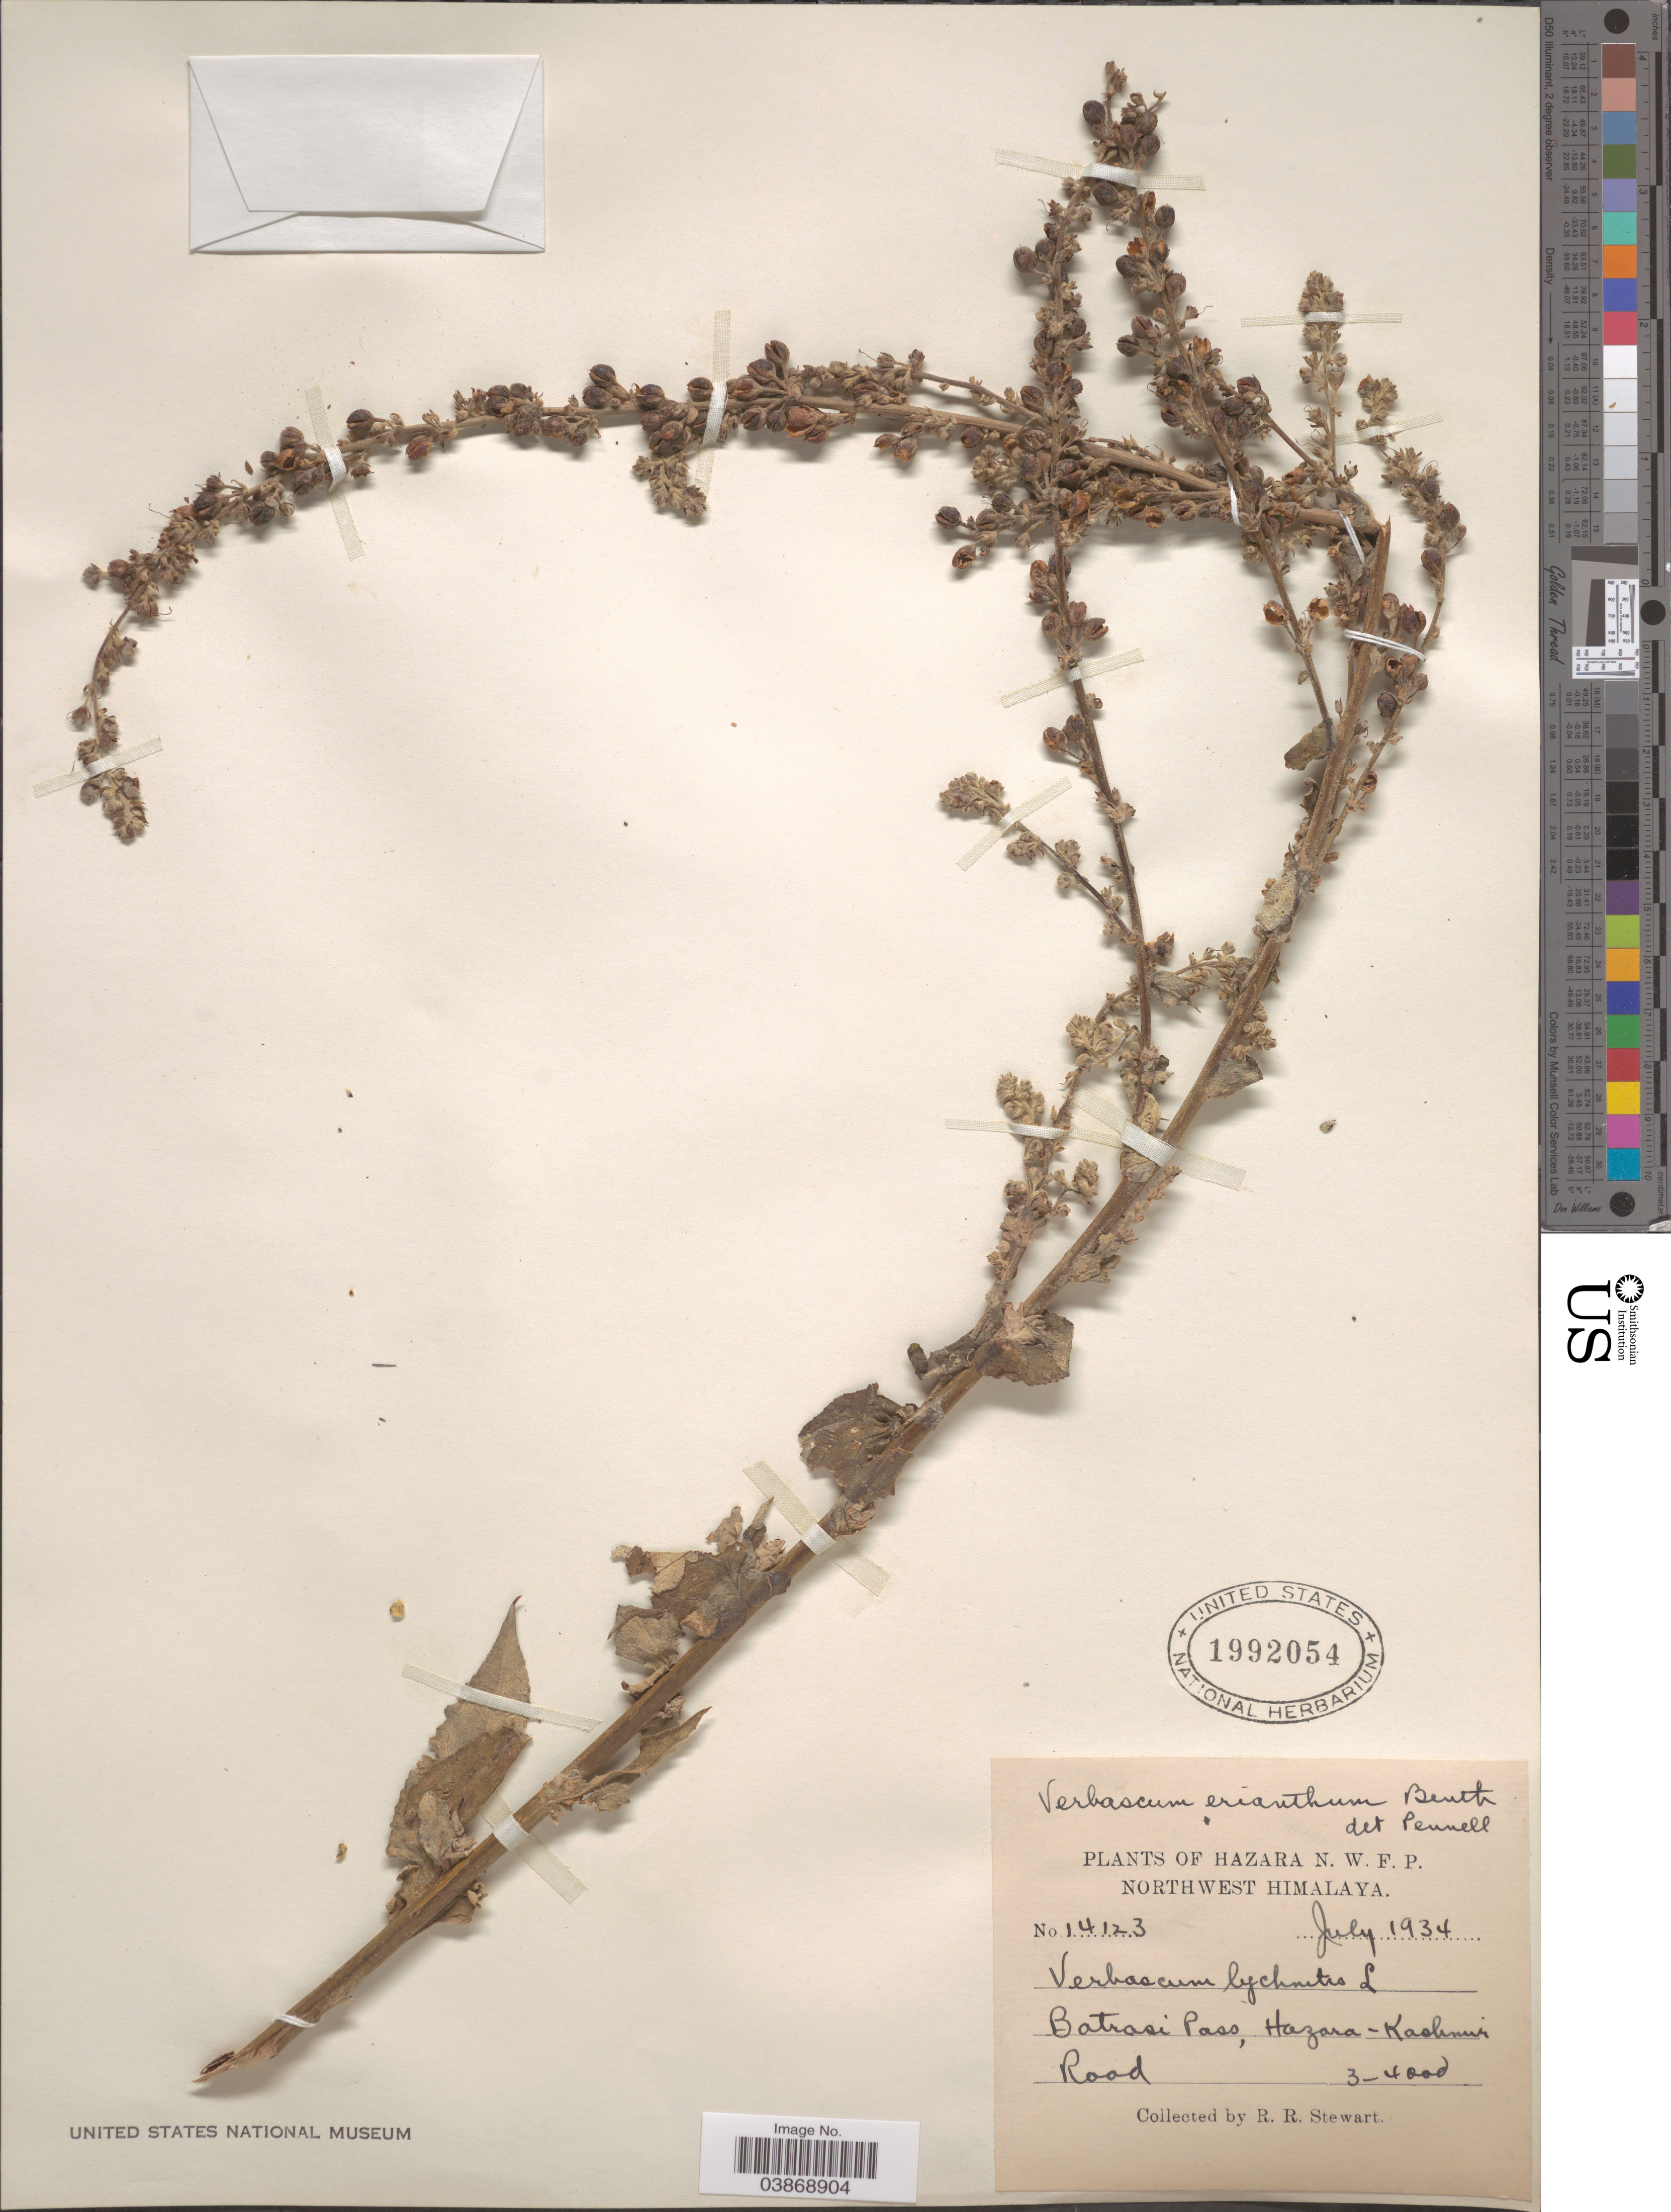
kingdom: Plantae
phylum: Tracheophyta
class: Magnoliopsida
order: Lamiales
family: Scrophulariaceae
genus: Verbascum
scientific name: Verbascum erianthum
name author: Benth.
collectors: R. Stewart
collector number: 14123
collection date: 1934-07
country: Pakistan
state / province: Khyber Pakhtunkhwa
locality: Hazara N. W. F. P. Northwest Himalaya. Batrasi Pass, Hazara-Kashmir Road.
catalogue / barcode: US 1992054